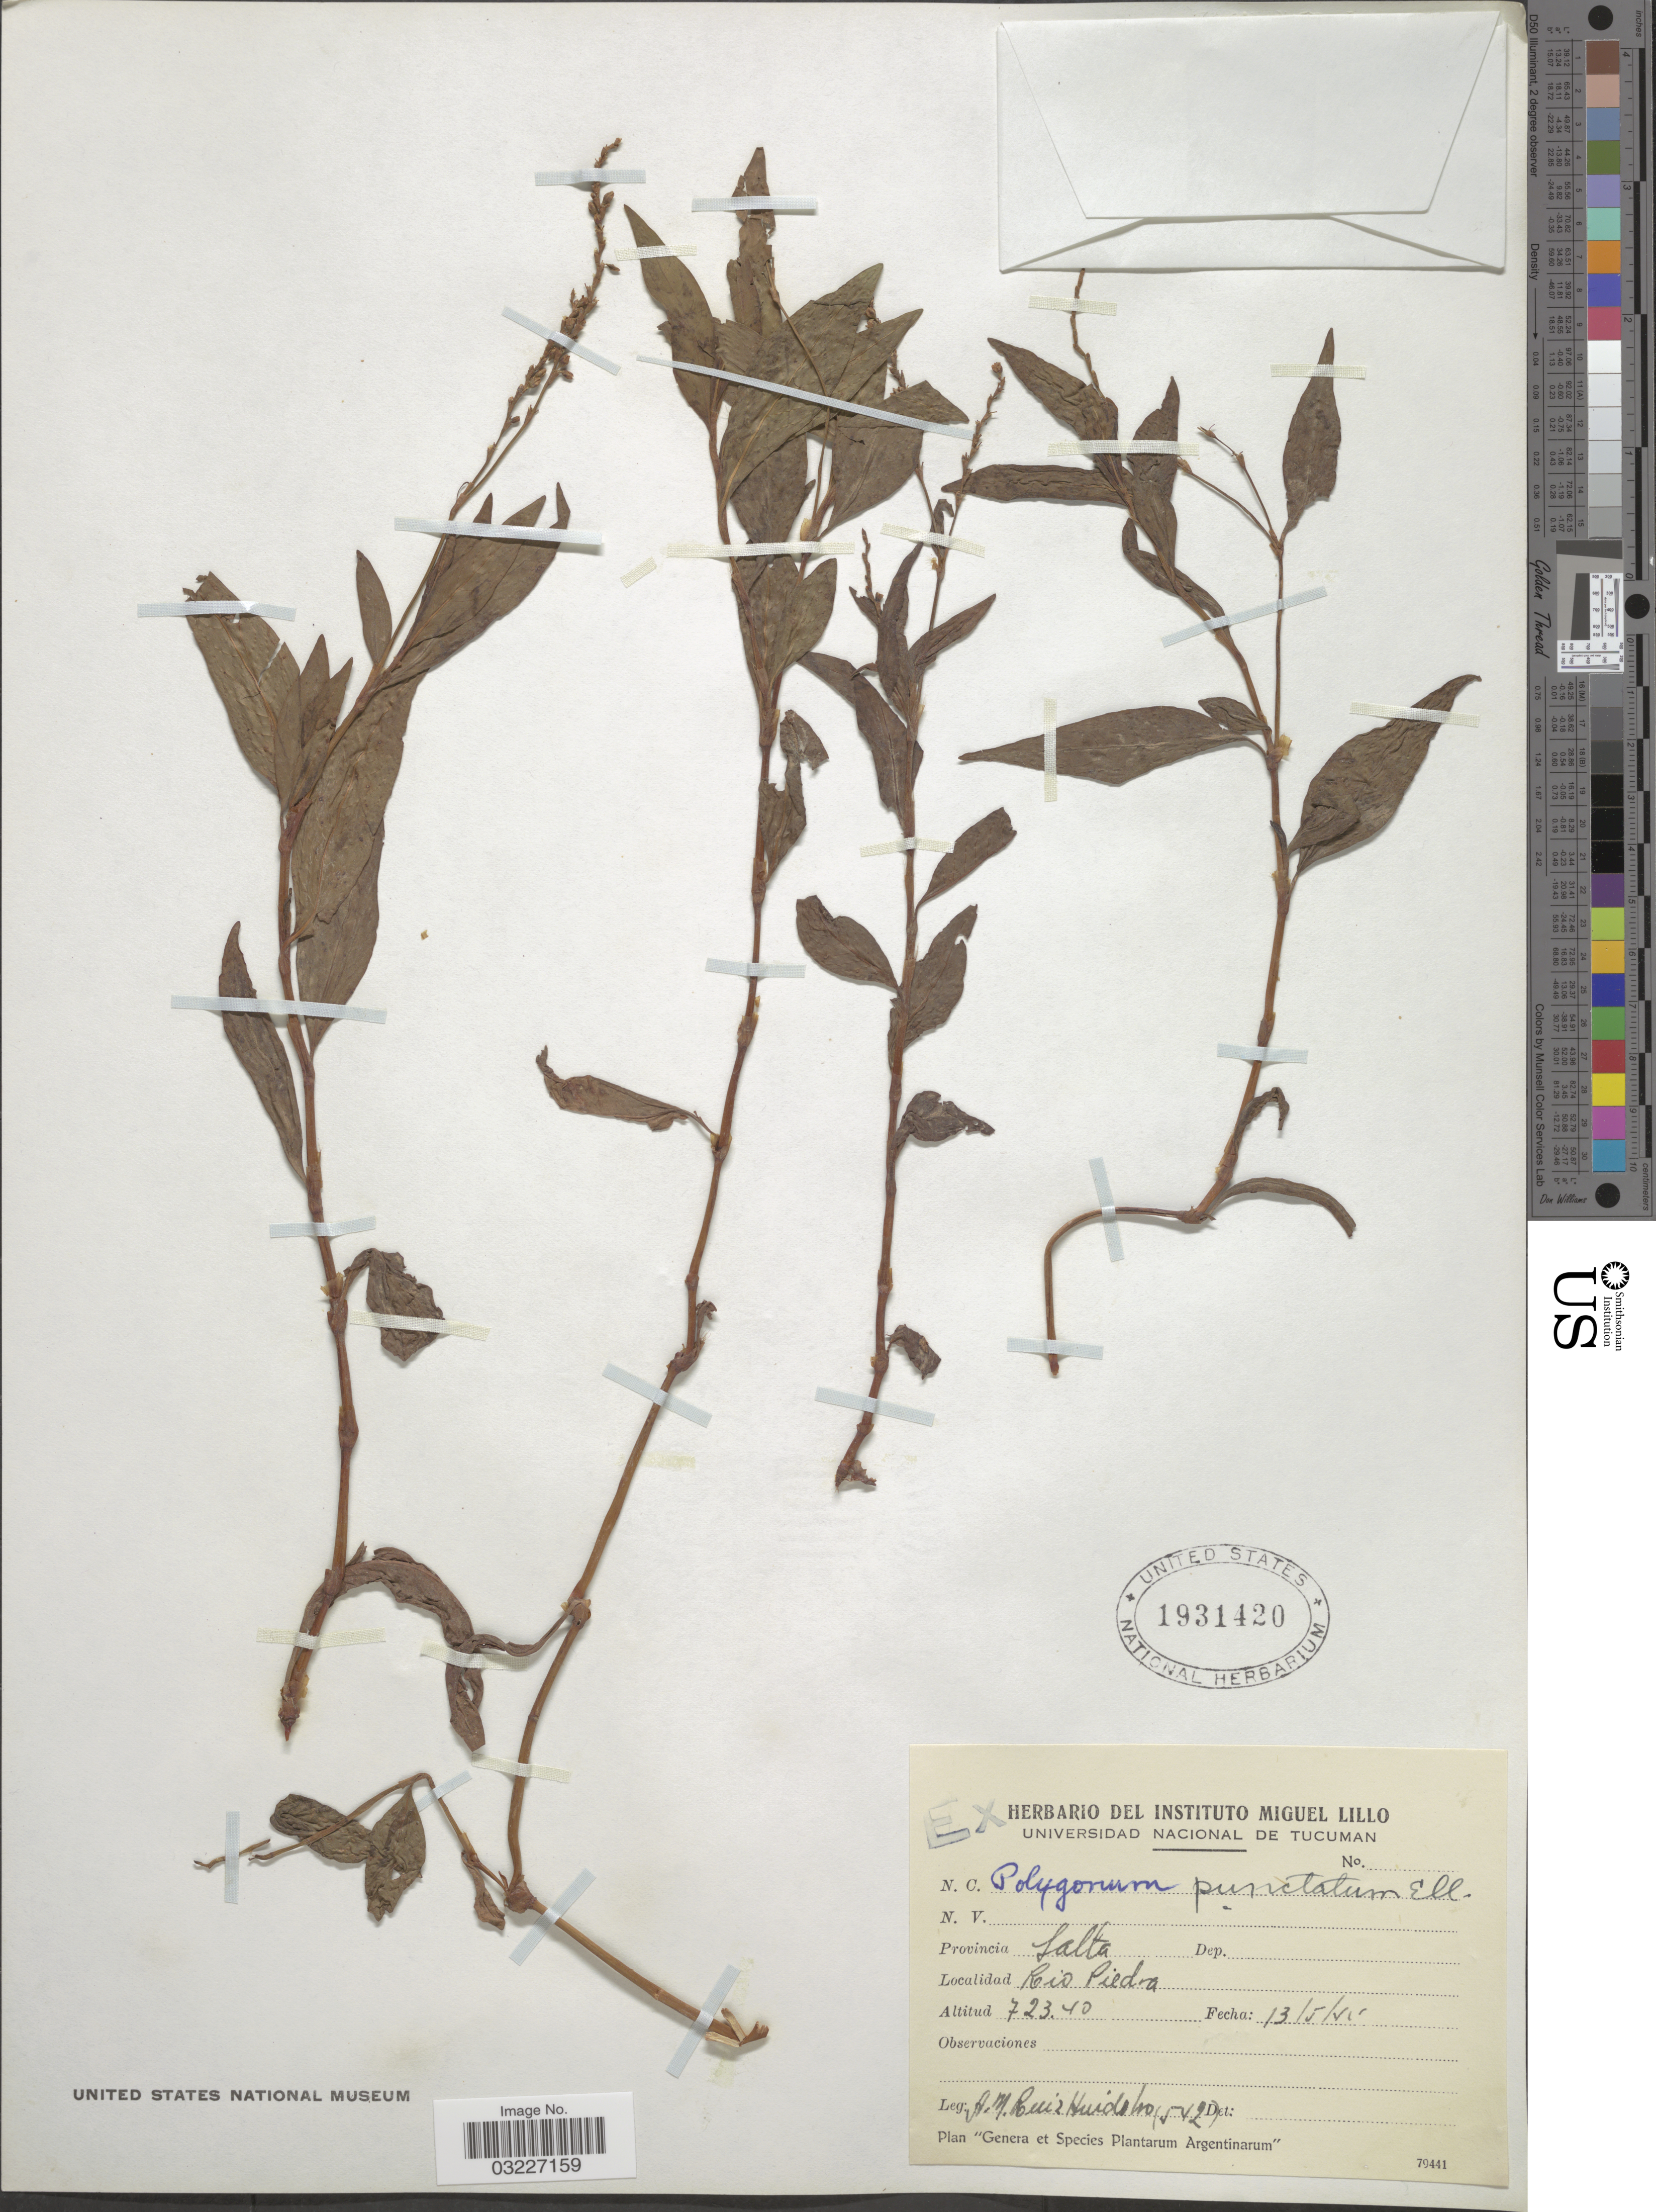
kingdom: Plantae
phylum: Tracheophyta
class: Magnoliopsida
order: Caryophyllales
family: Polygonaceae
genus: Polygonum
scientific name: Polygonum punctatum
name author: Elliott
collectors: A. Ruiz Huidobo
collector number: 542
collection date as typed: Transcribed d/m/y: 13/5/55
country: Argentina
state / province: Salta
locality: Rio Piedra.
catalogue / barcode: US 1931420